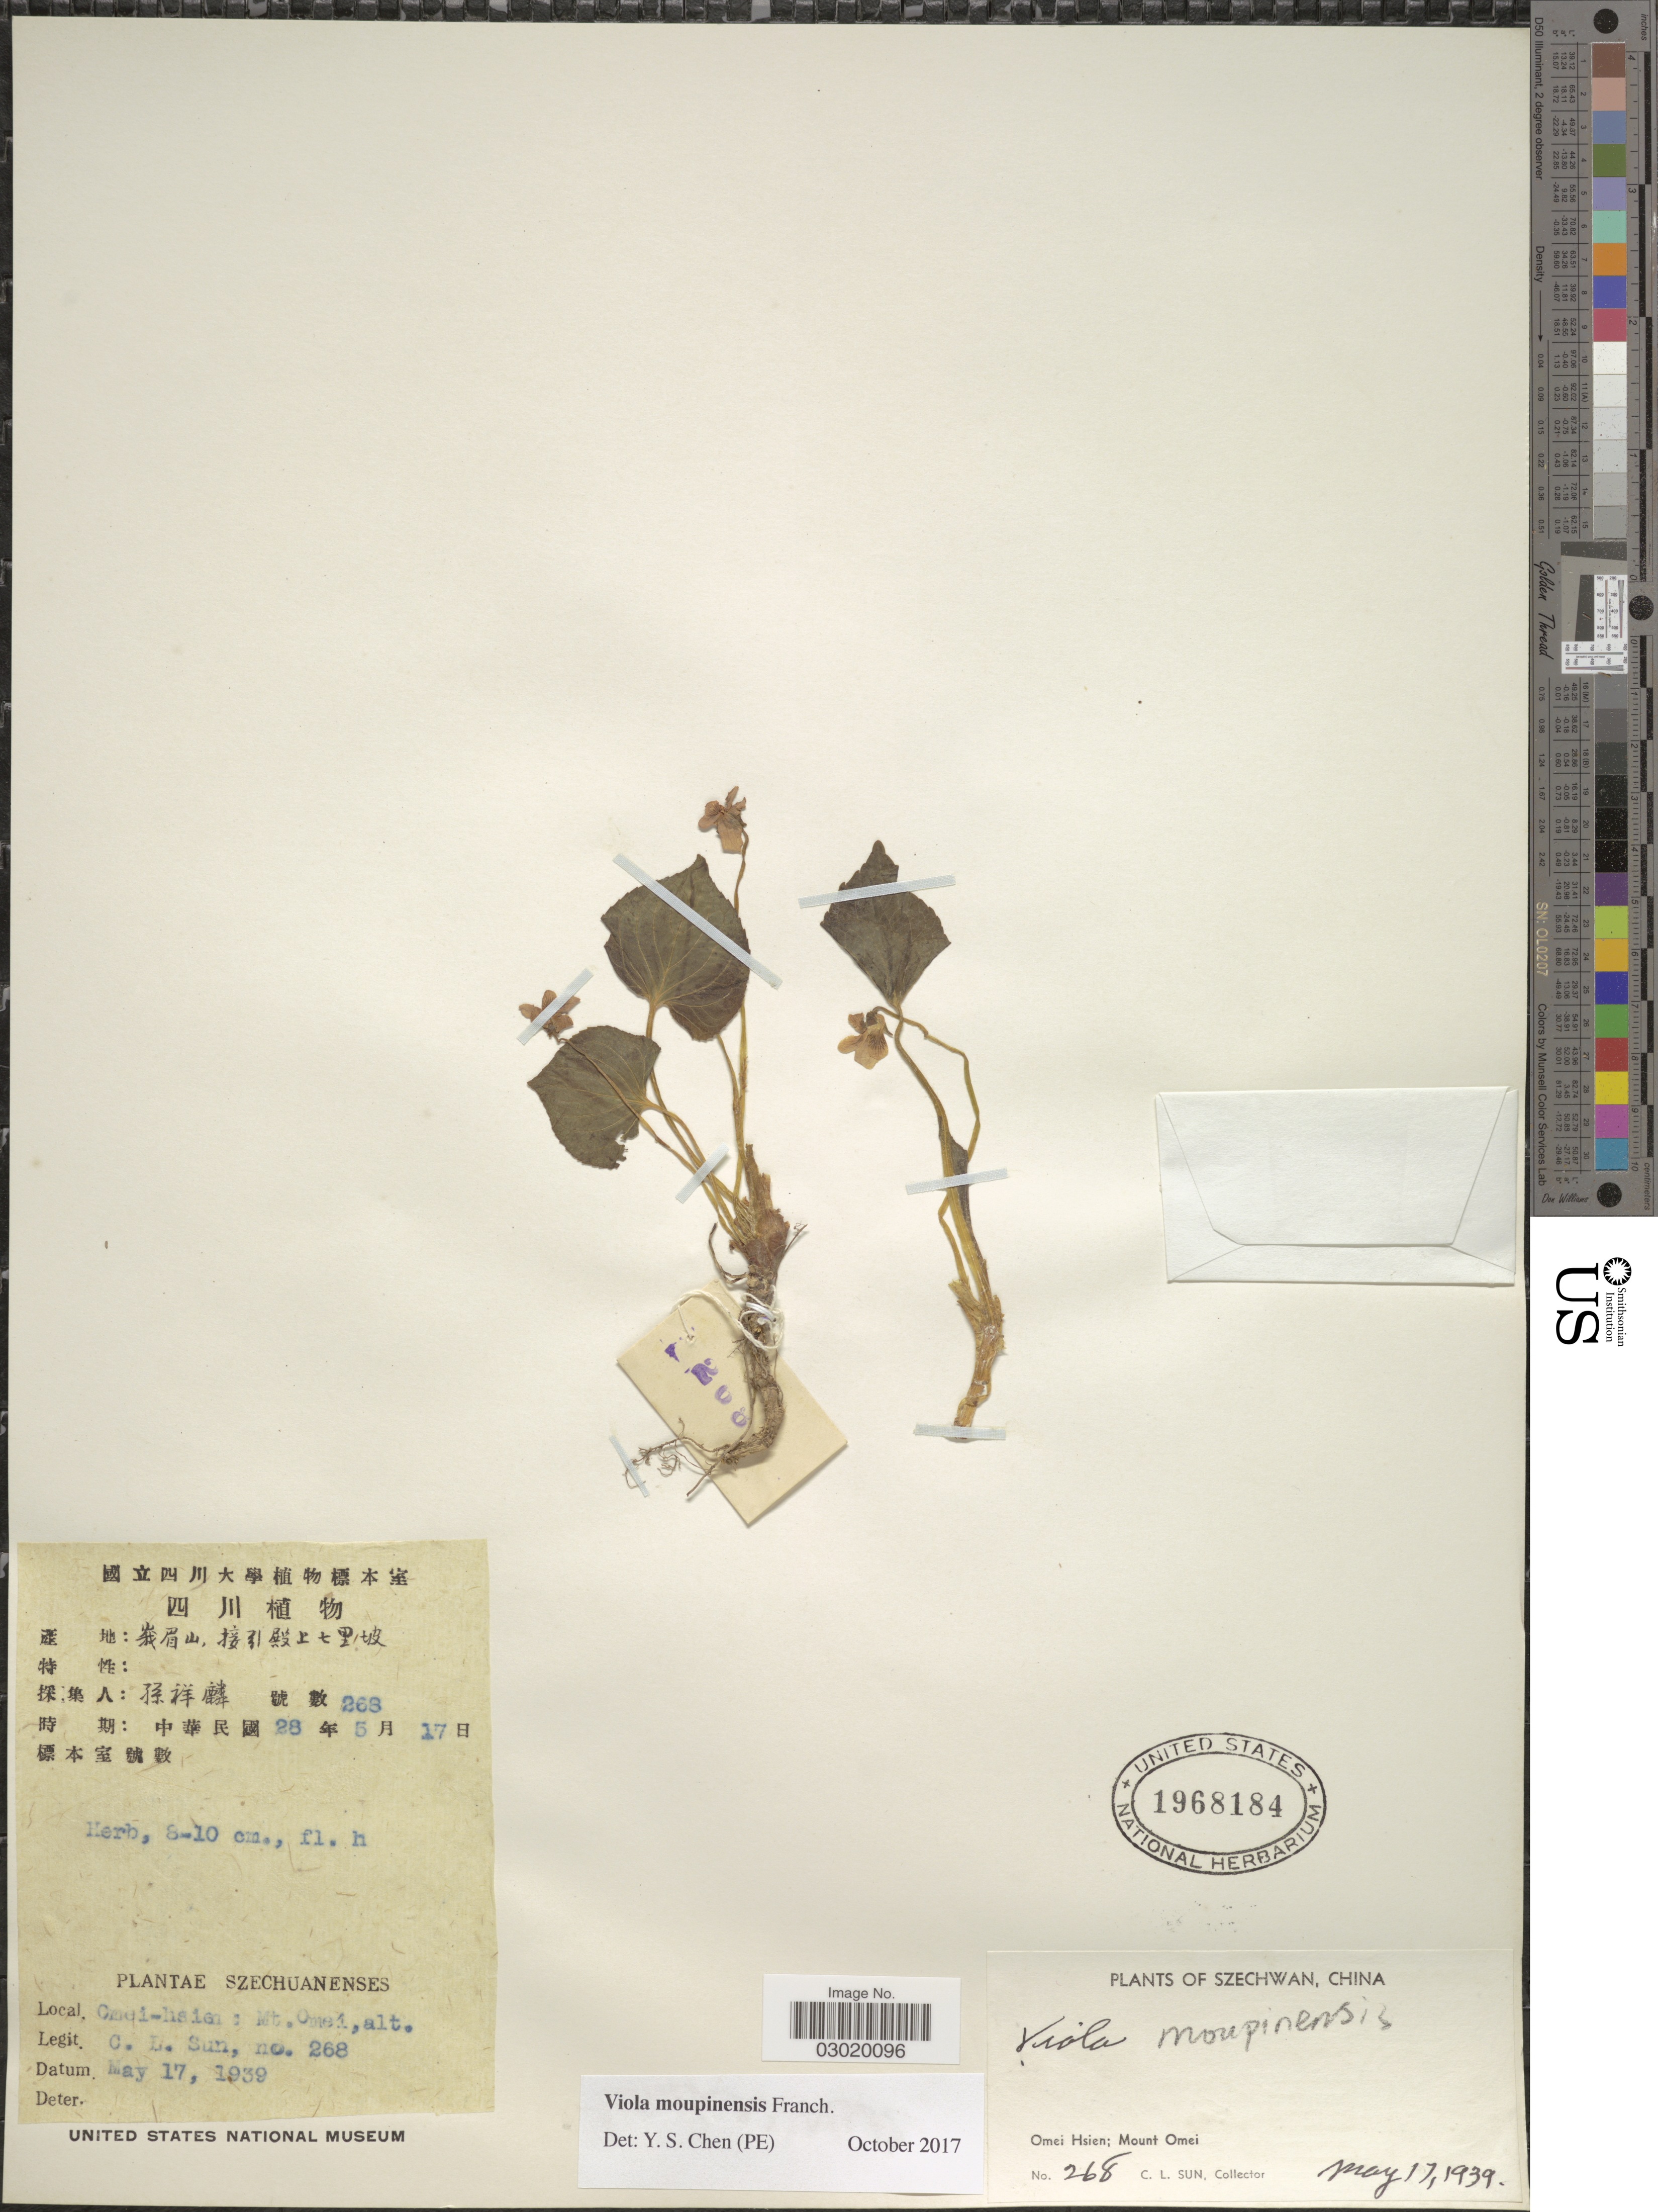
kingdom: Plantae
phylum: Tracheophyta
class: Magnoliopsida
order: Malpighiales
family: Violaceae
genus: Viola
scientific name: Viola moupinensis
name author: Franch.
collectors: C. Sun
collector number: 268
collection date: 1939-05-17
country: China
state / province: Sichuan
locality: Szechuanenses, Omei-Hsien: Mount Omei.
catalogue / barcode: US 1968184